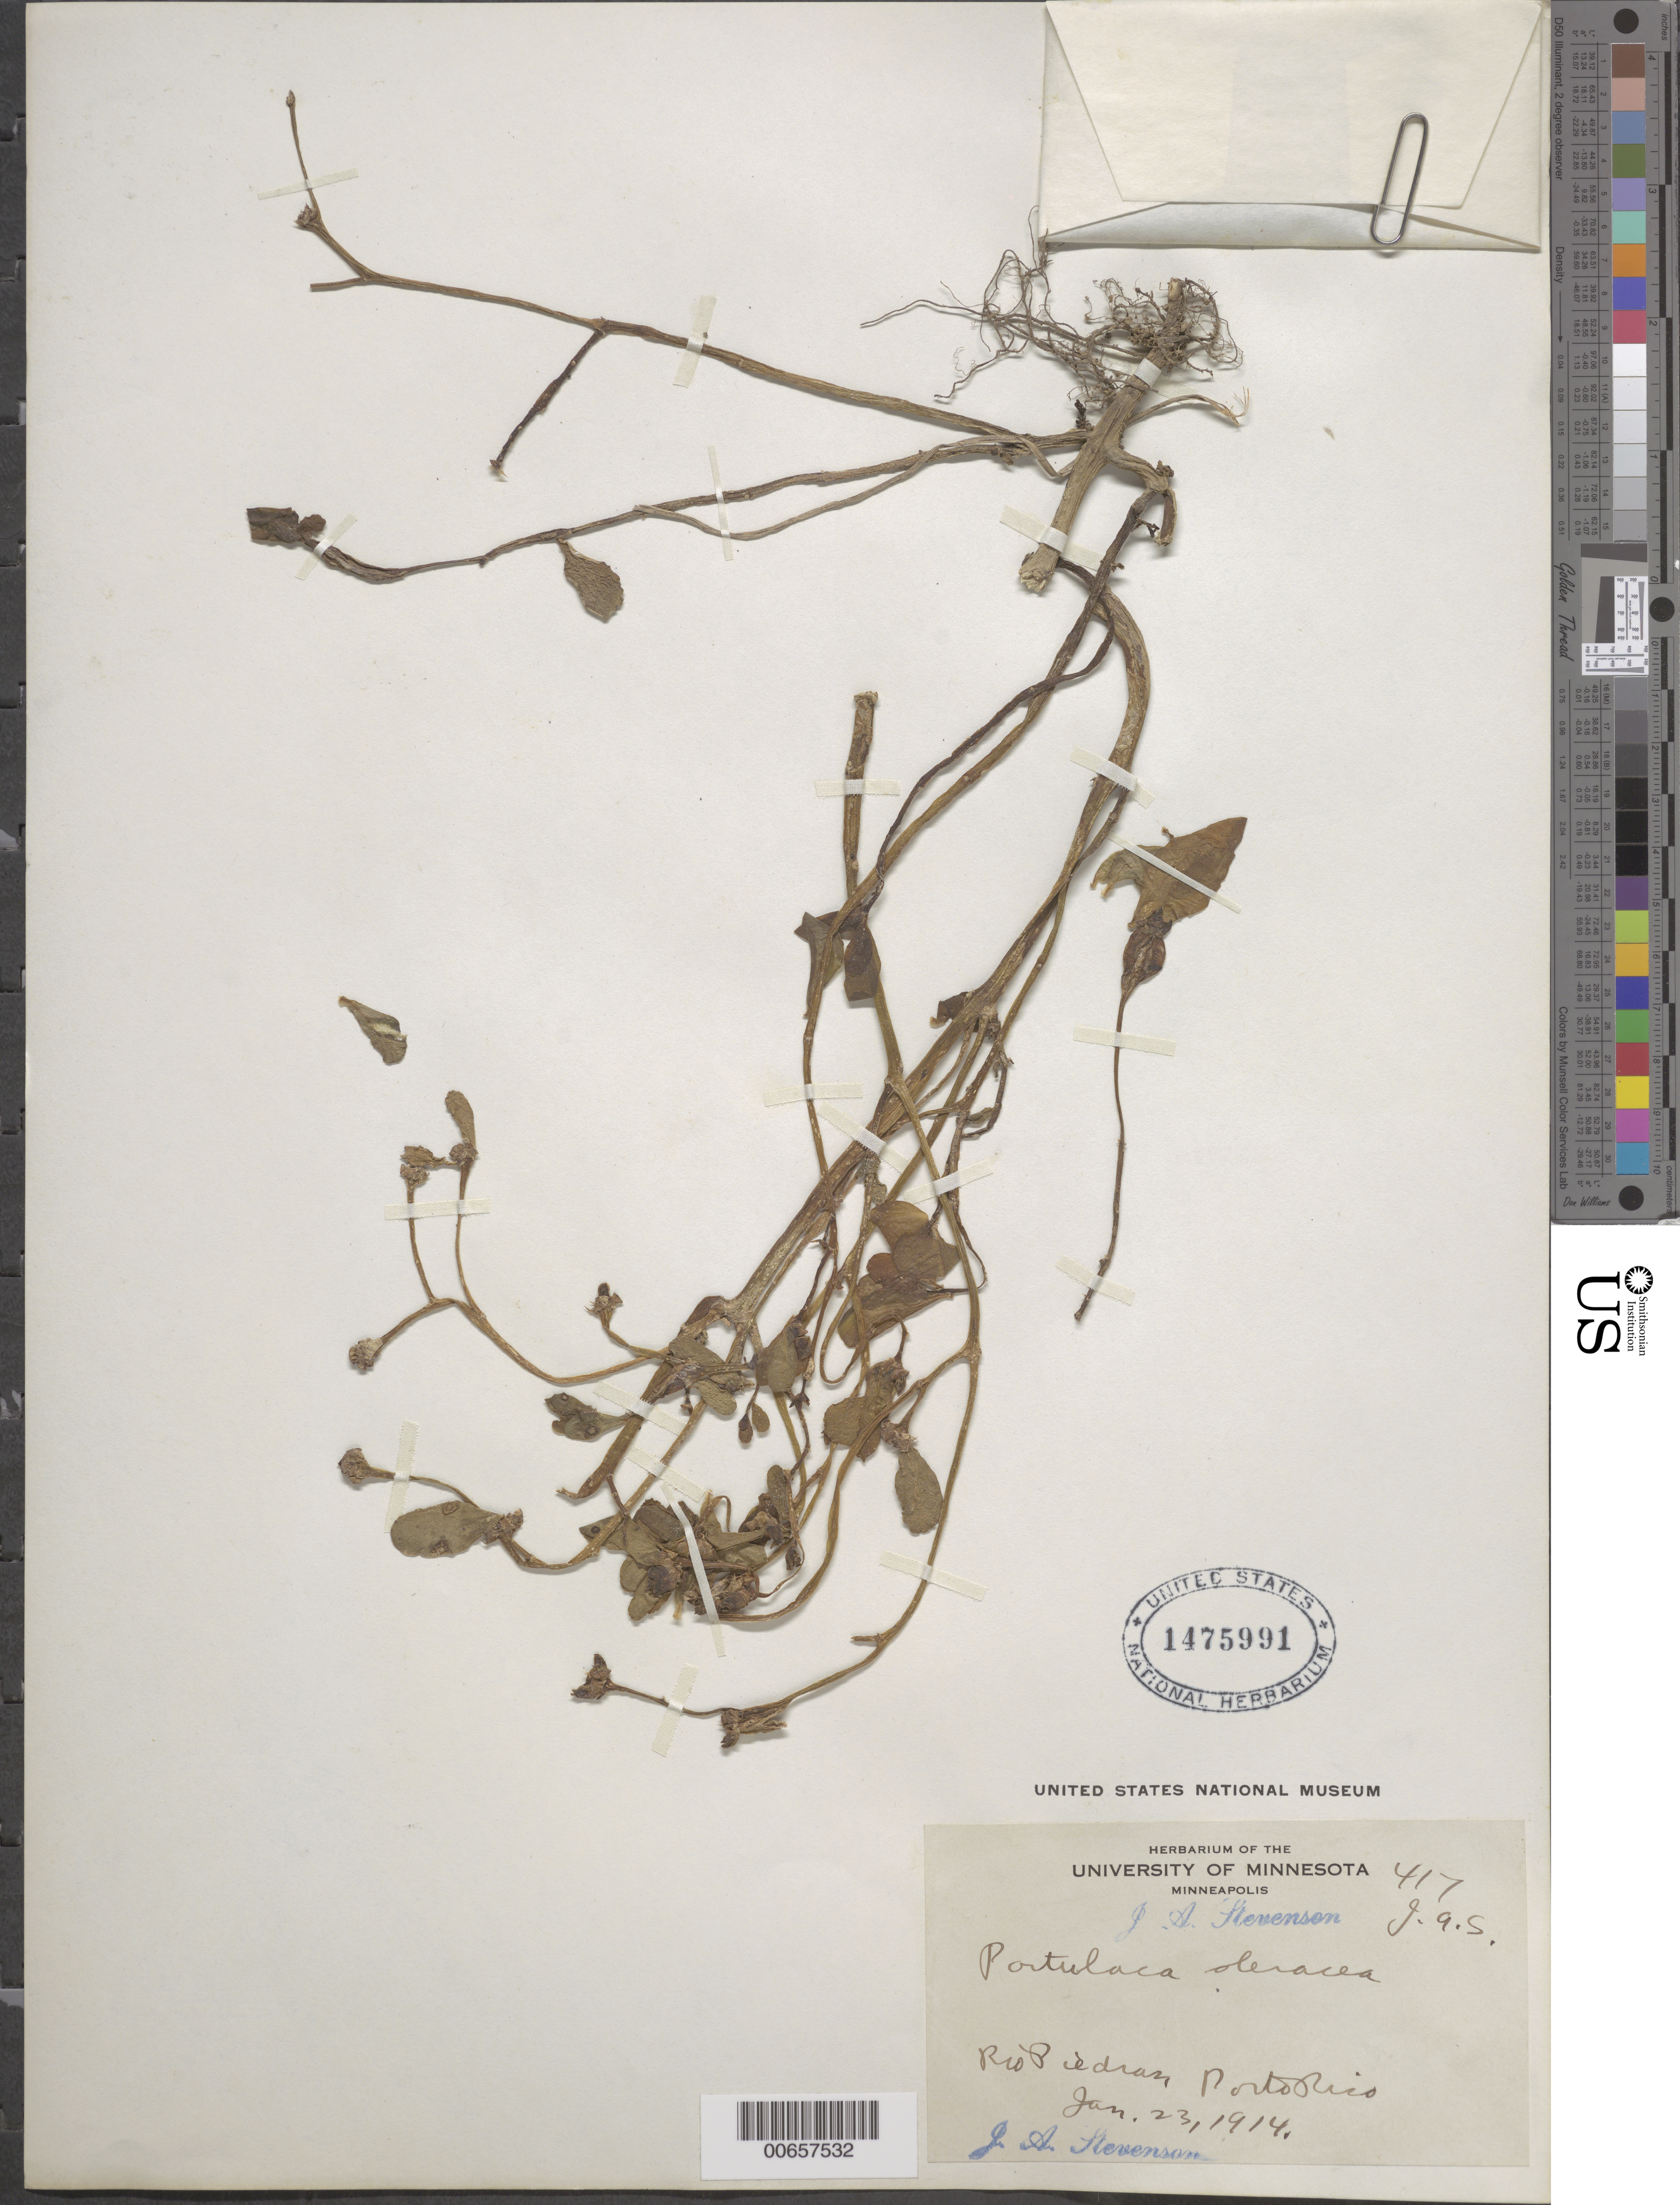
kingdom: Plantae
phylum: Tracheophyta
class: Magnoliopsida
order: Caryophyllales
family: Portulacaceae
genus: Portulaca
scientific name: Portulaca oleracea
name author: L.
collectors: J. Stevenson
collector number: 417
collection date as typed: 23 Jan 1914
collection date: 1914-01-23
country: Puerto Rico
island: Greater Antilles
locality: Río Piedras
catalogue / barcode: US 1475991